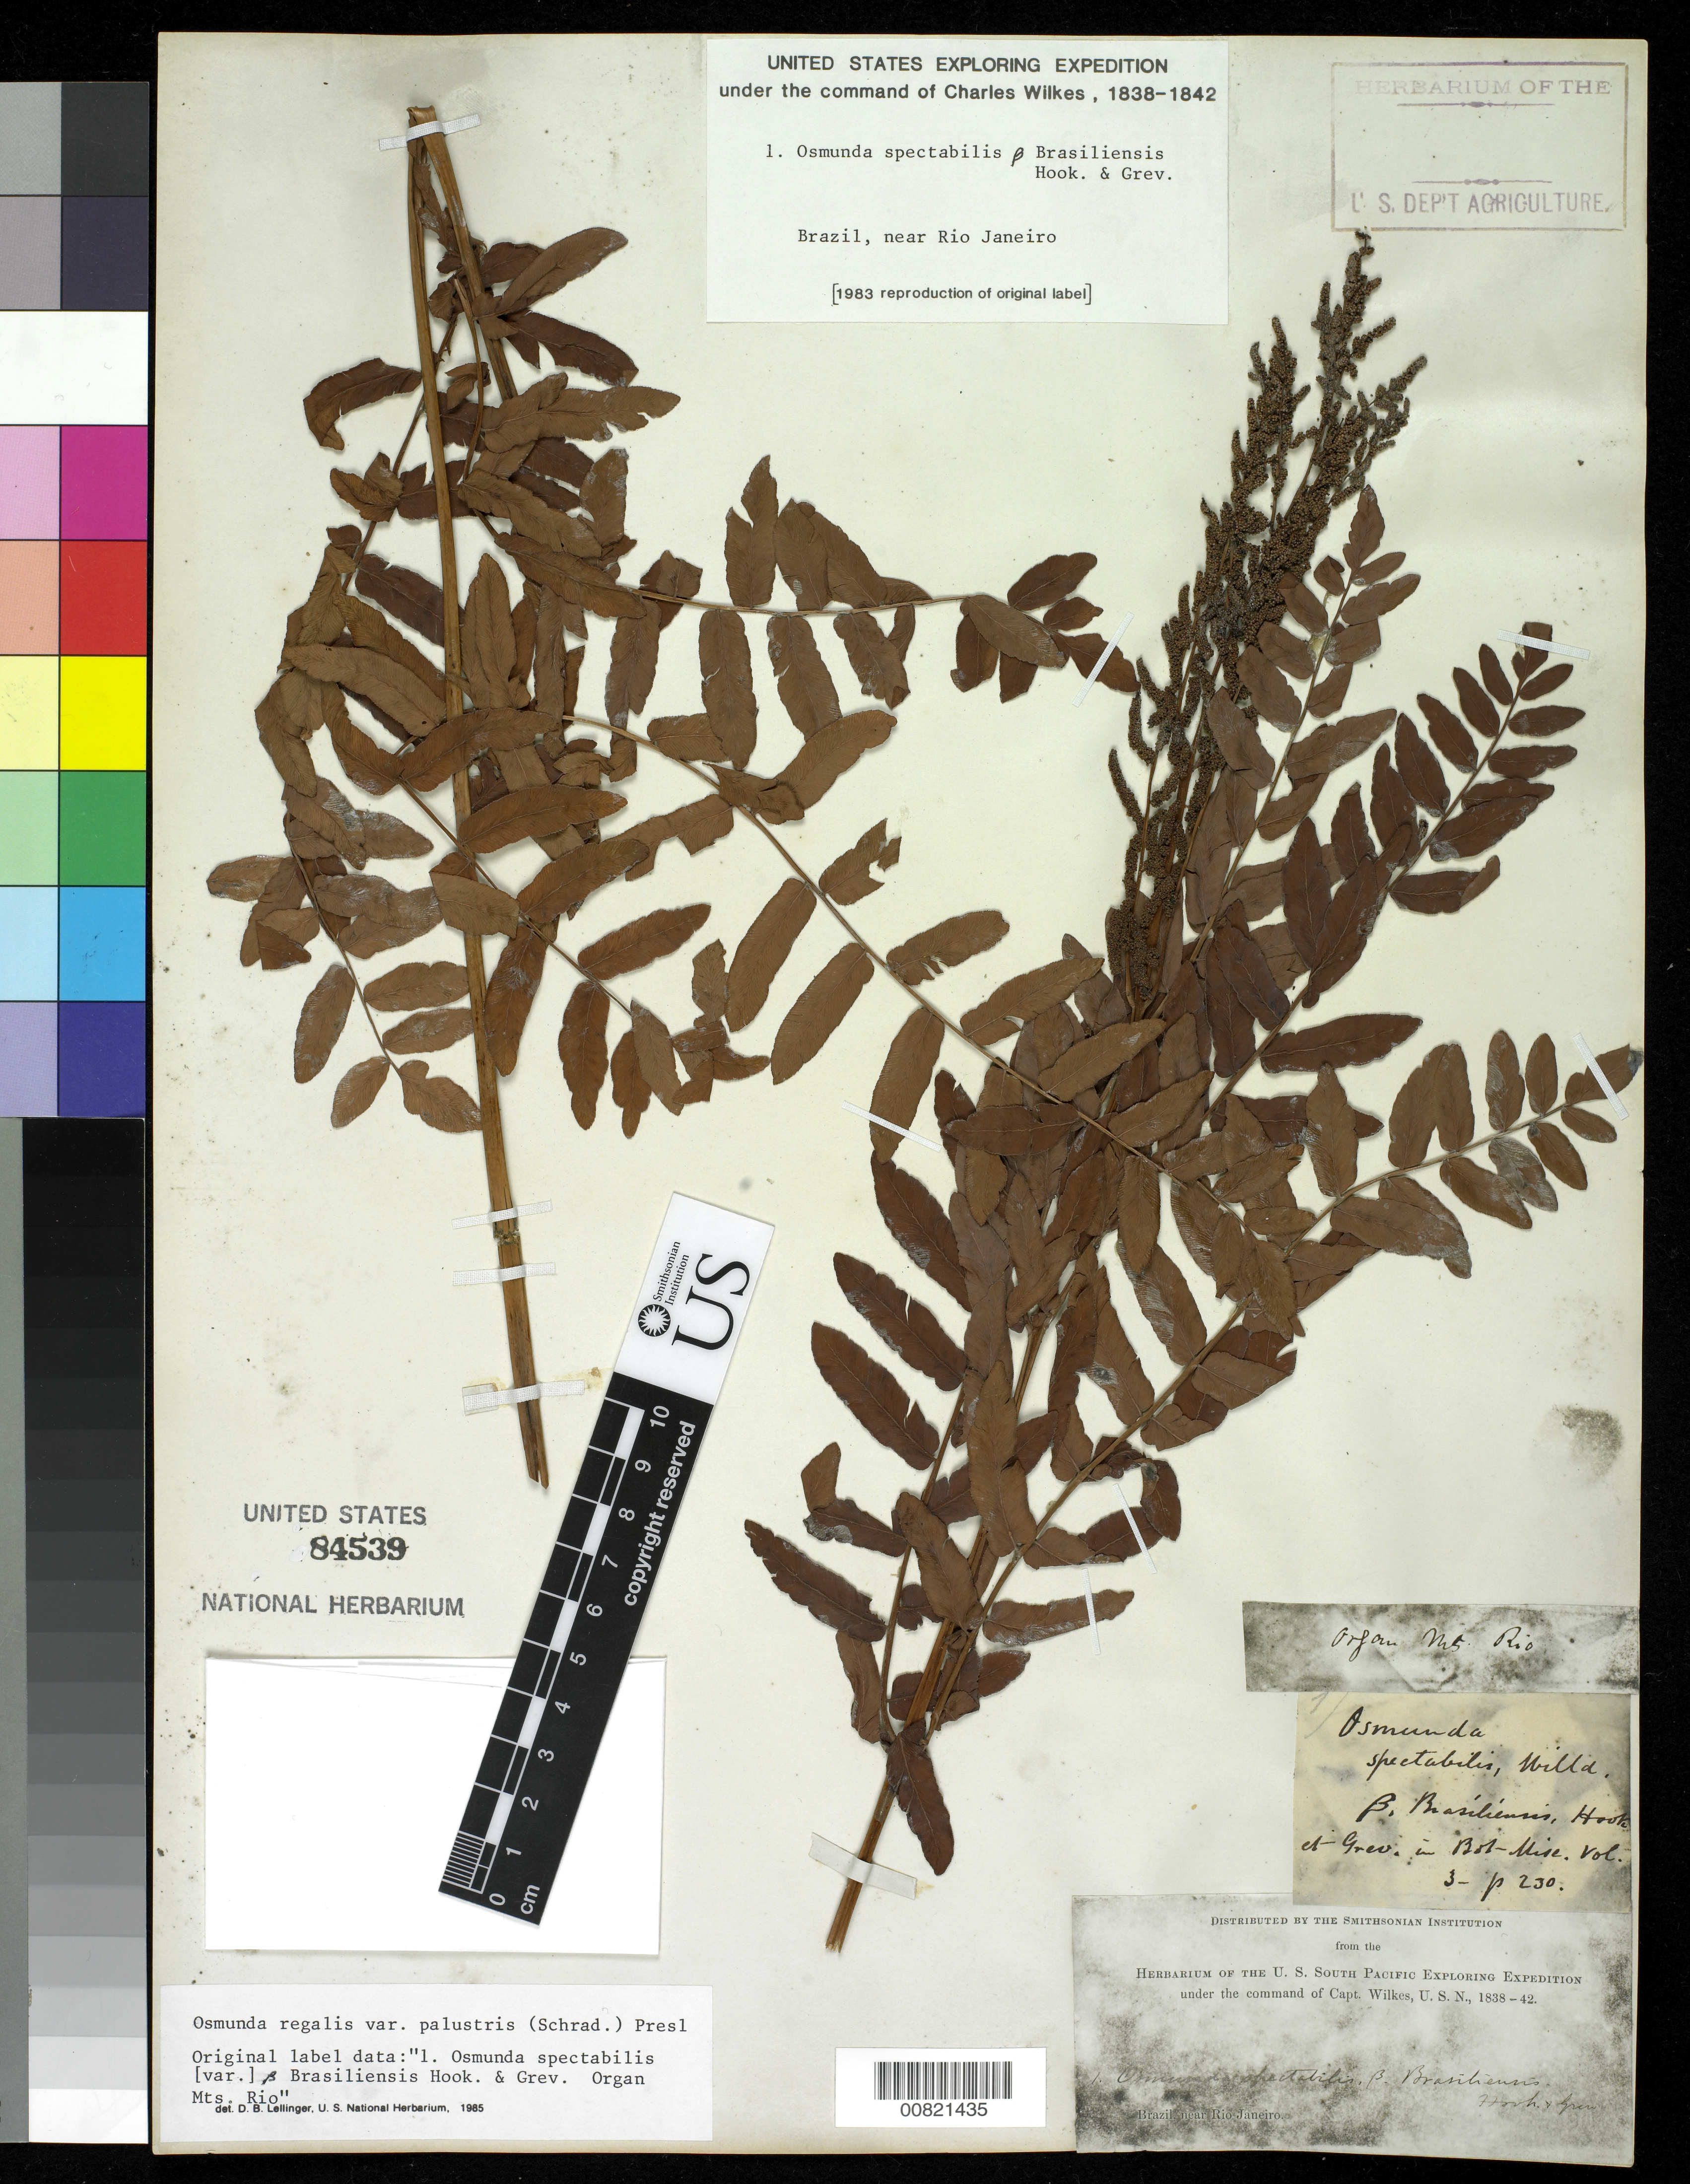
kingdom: Plantae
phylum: Tracheophyta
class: Polypodiopsida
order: Osmundales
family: Osmundaceae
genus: Osmunda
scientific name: Osmunda regalis var. gracilis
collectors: Wilkes Explor. Exped.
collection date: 1838/1842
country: Brazil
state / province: Rio de Janeiro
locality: Brazil, near Rio Janeiro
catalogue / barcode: US 84539